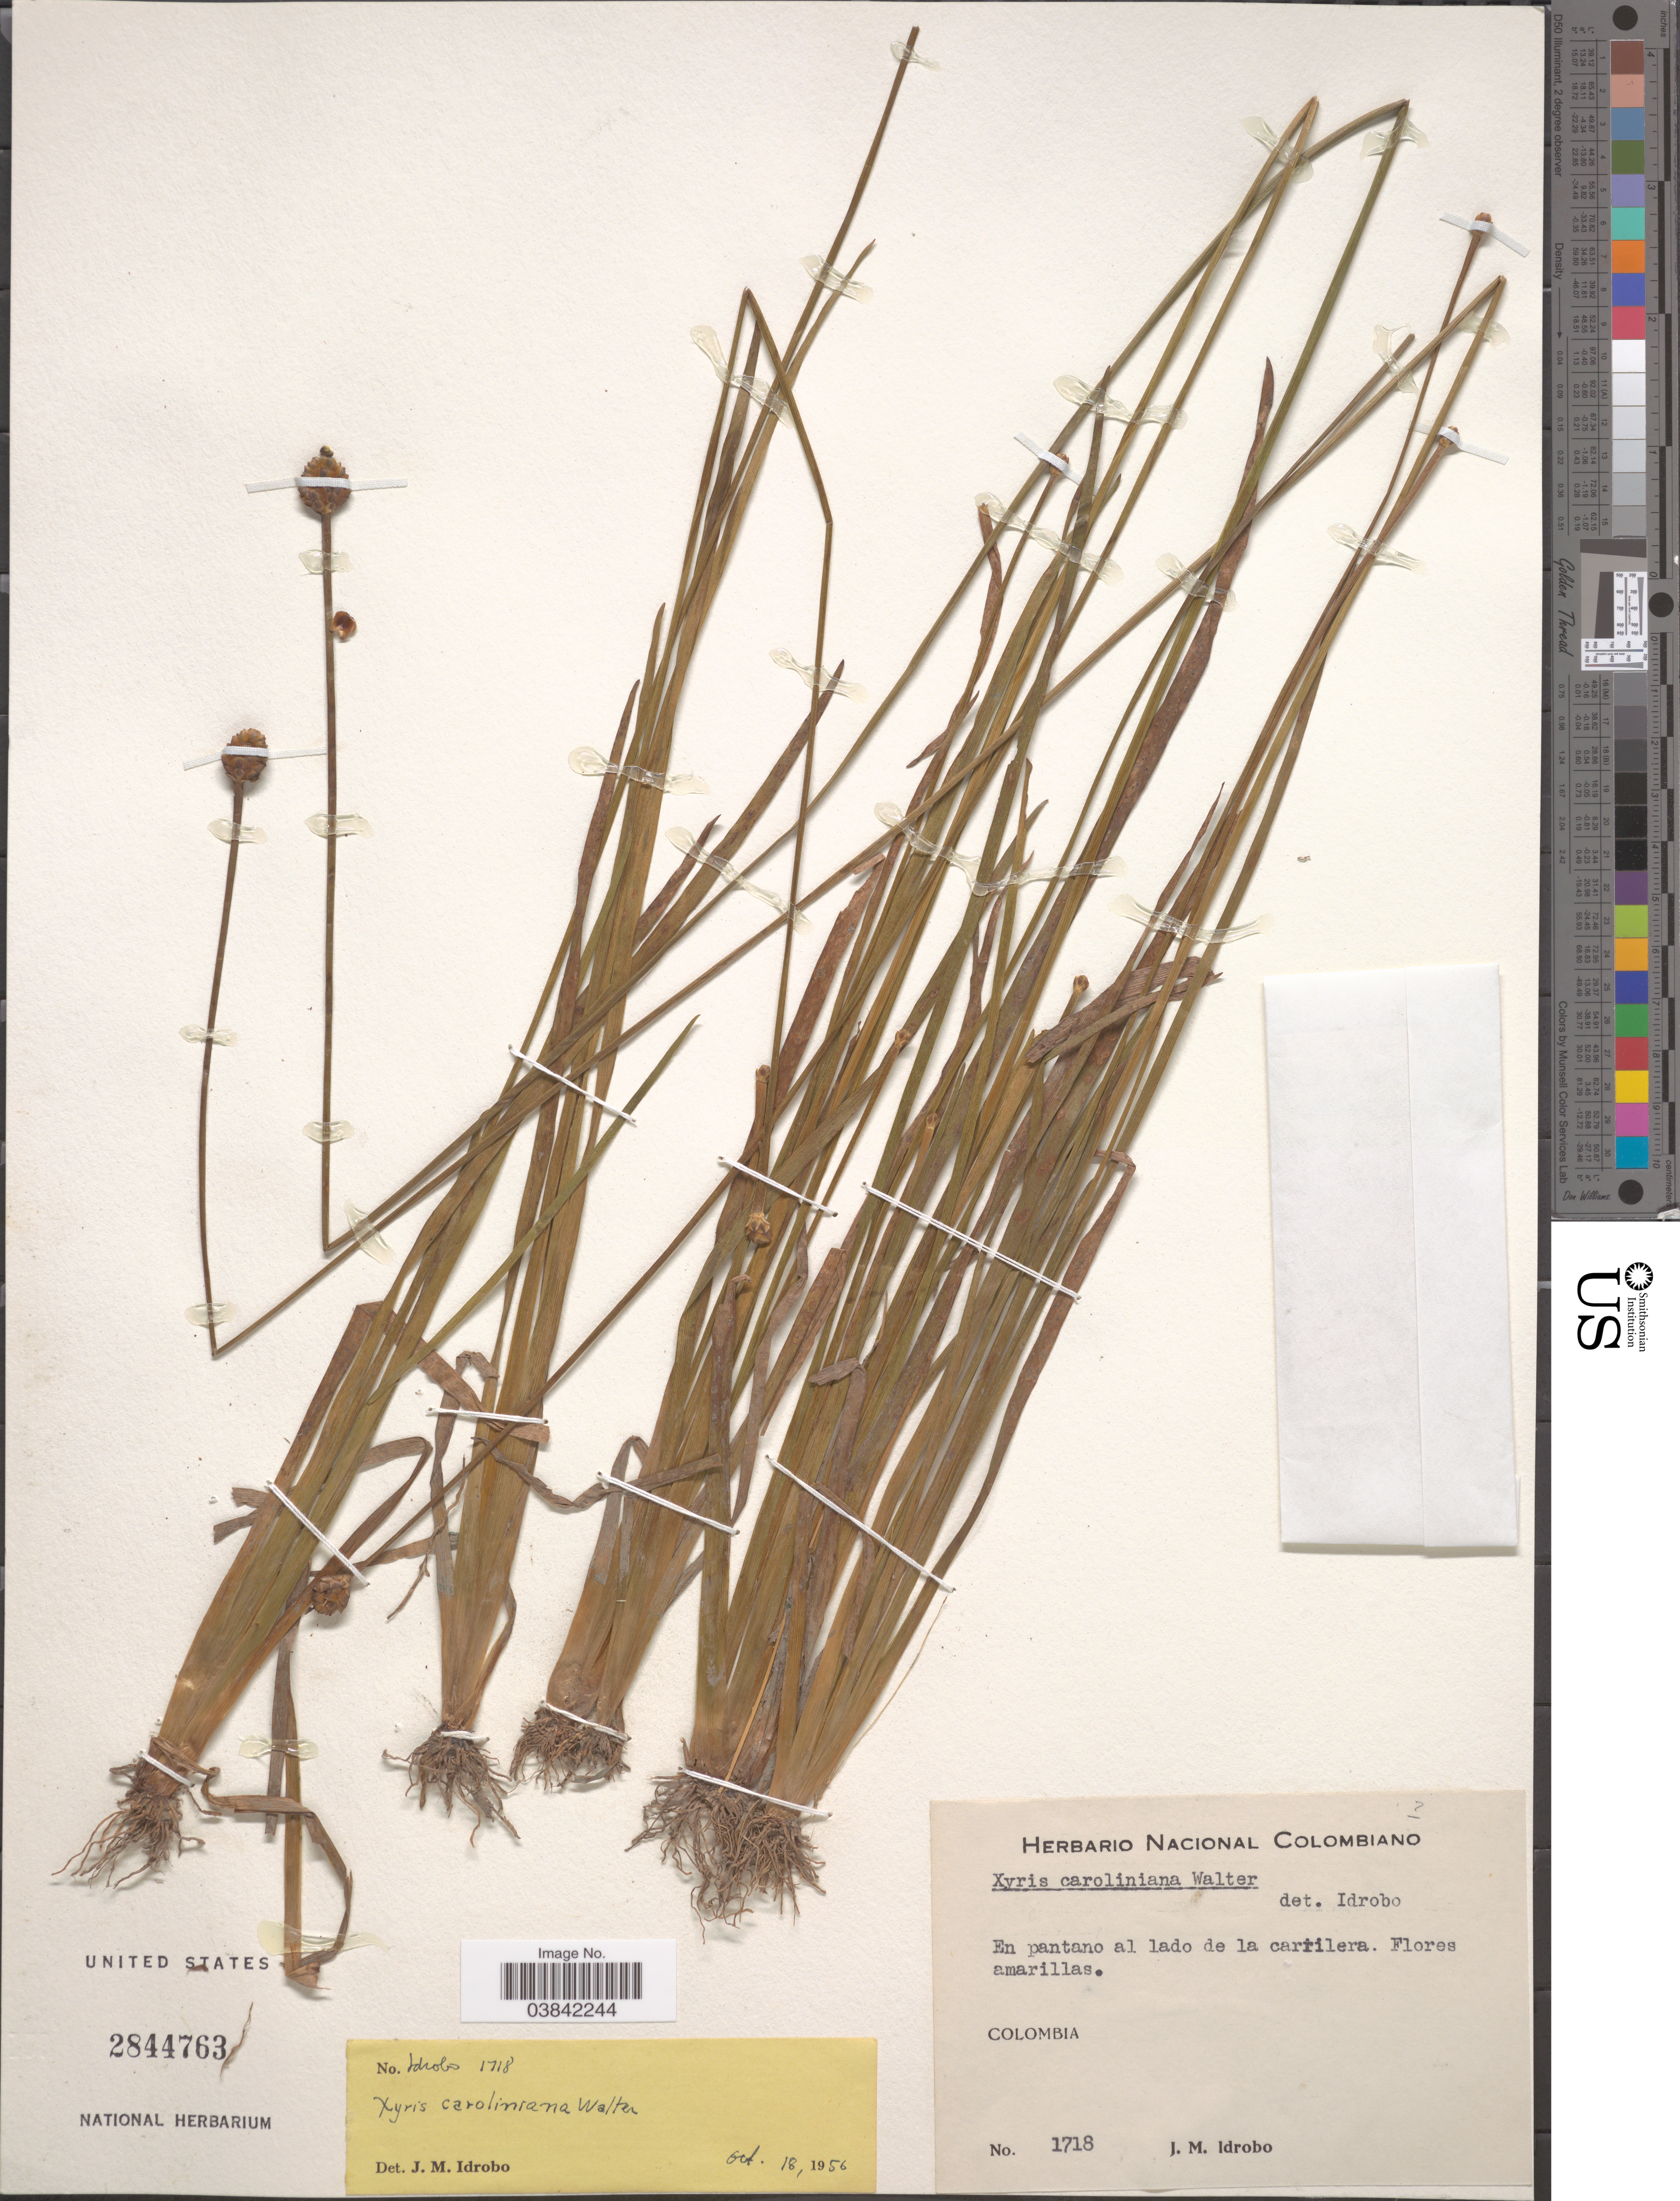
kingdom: Plantae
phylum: Tracheophyta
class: Liliopsida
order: Poales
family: Xyridaceae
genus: Xyris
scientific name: Xyris jupicai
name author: Rich.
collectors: J. M. Idrobo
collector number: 1718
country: Colombia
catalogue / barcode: US 2844763